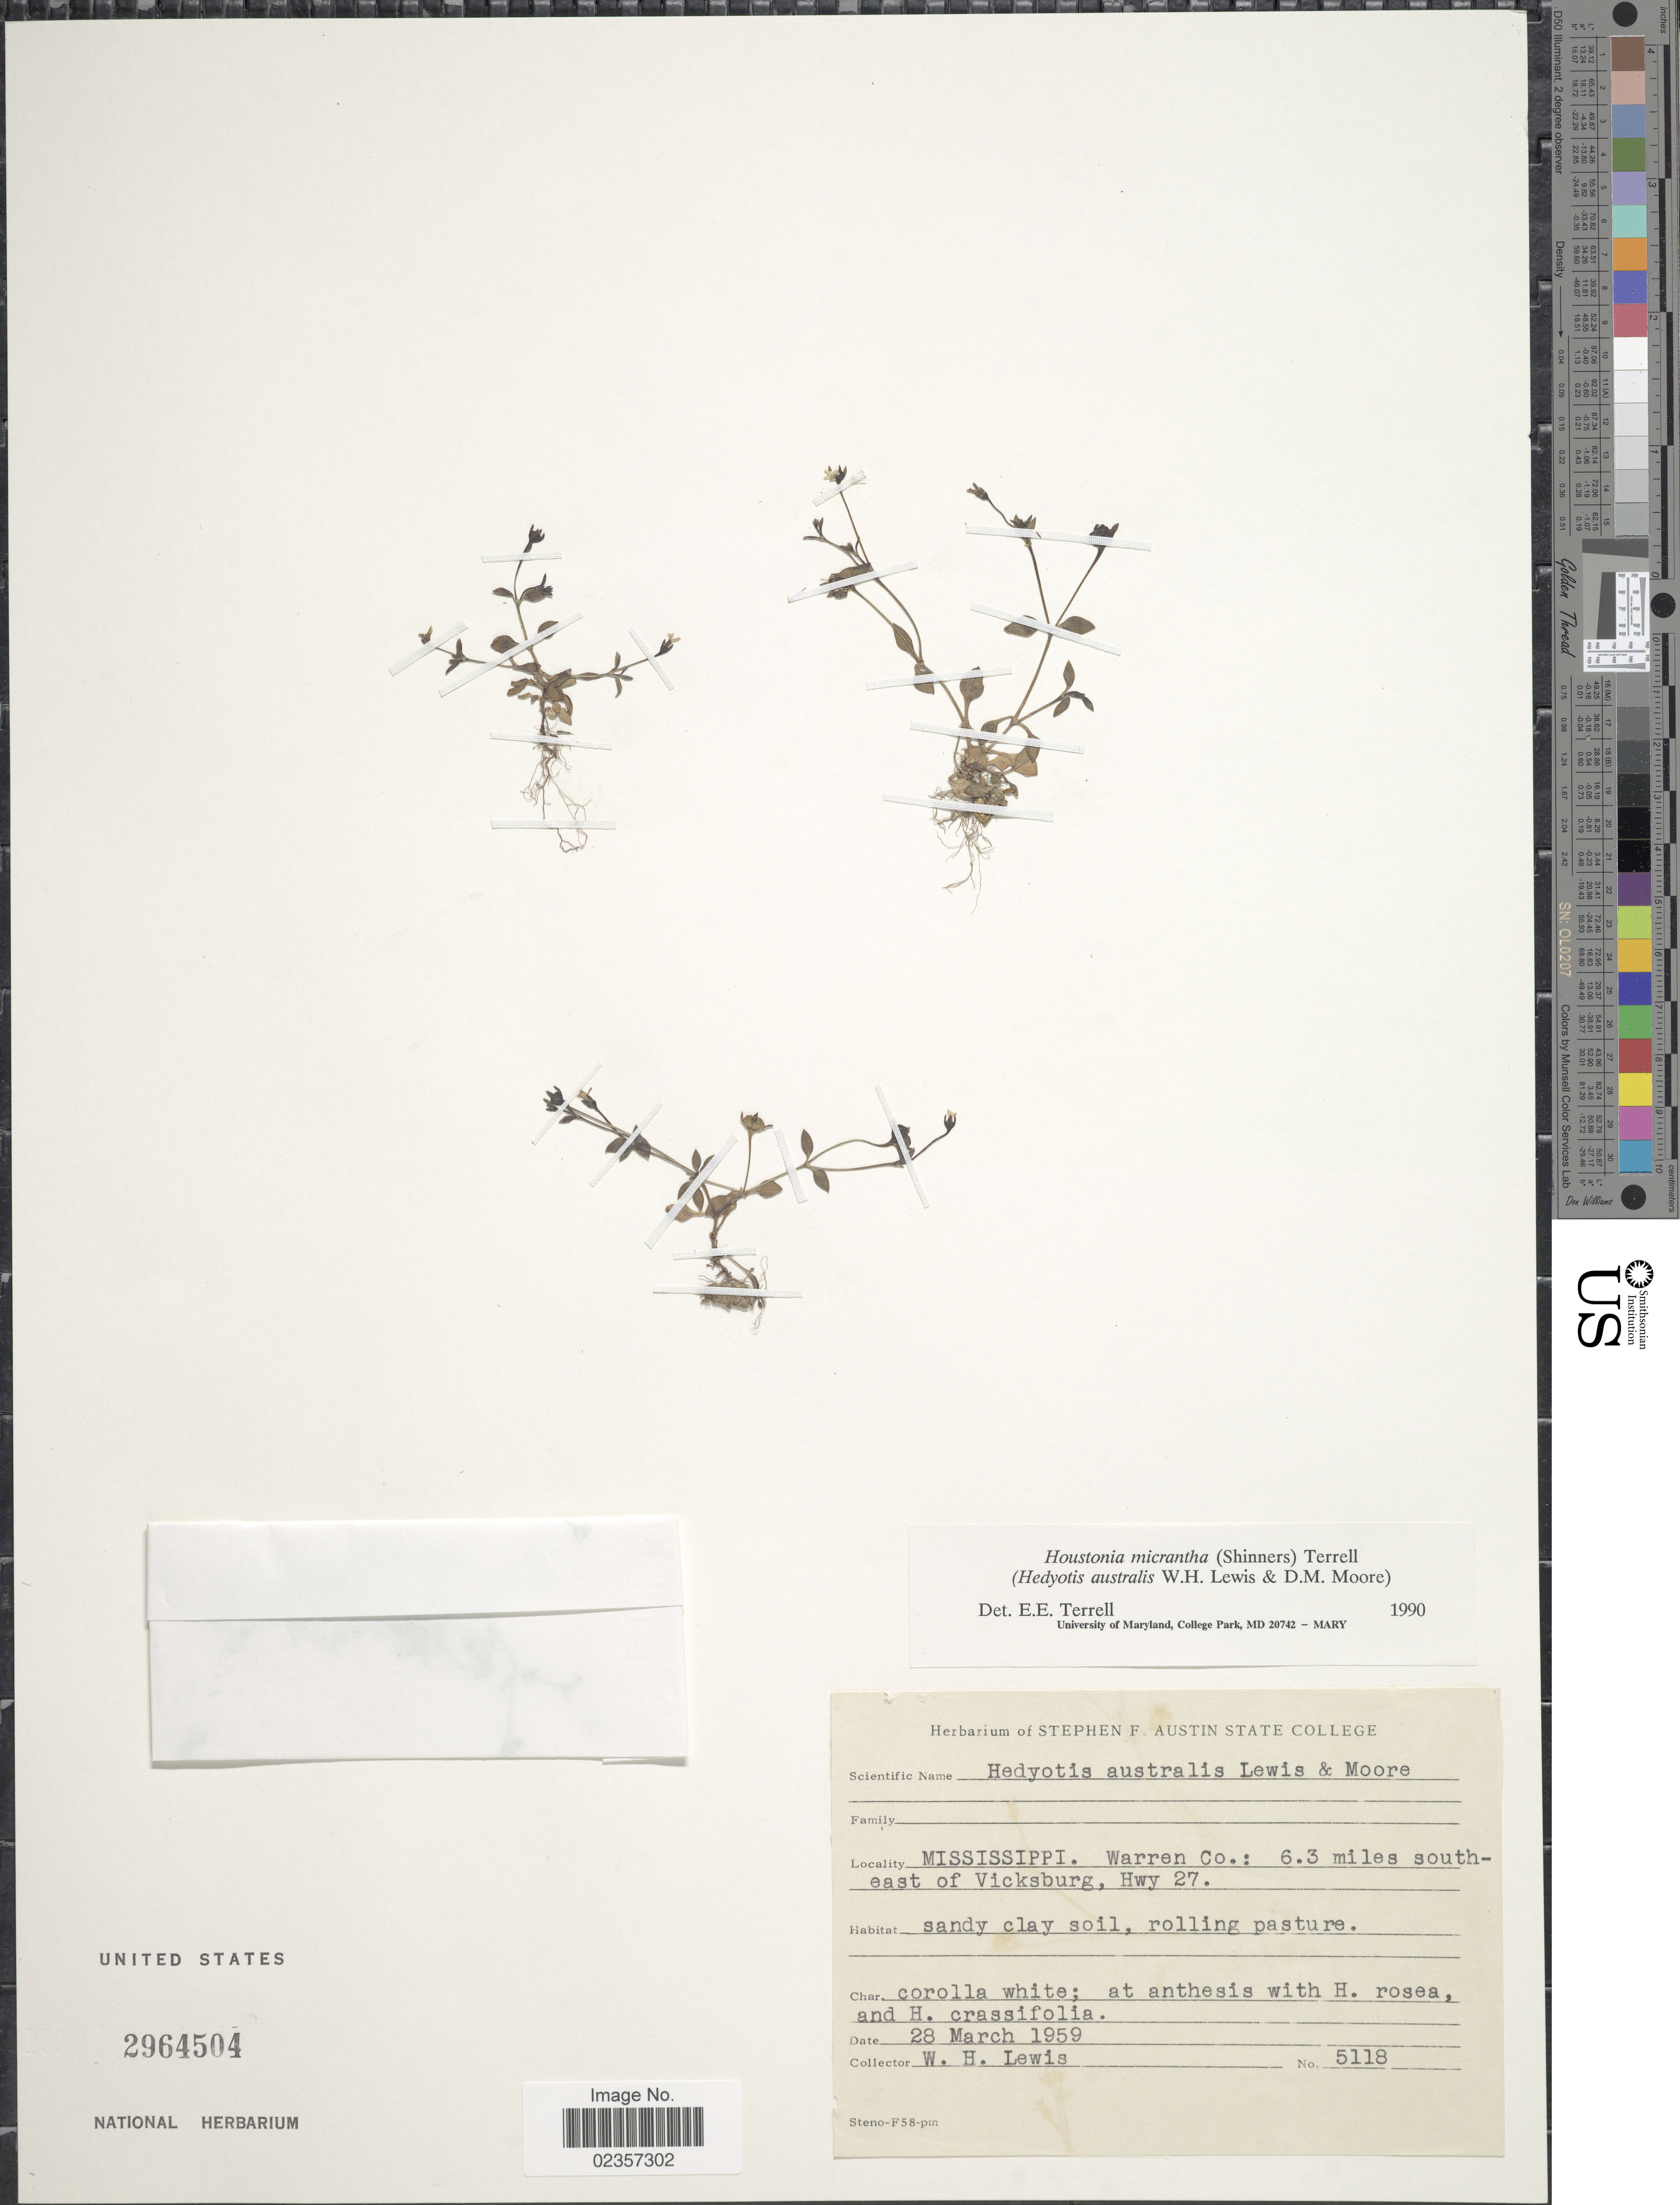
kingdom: Plantae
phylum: Tracheophyta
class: Magnoliopsida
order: Gentianales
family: Rubiaceae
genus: Houstonia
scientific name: Houstonia micrantha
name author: (Shinners) Terrell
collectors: W. H. Lewis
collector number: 5118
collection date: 1959-03-28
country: United States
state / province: Mississippi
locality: Warren Co.: 6.3 miles south-east of Vicksburg, Hwy 27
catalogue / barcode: US 2964504